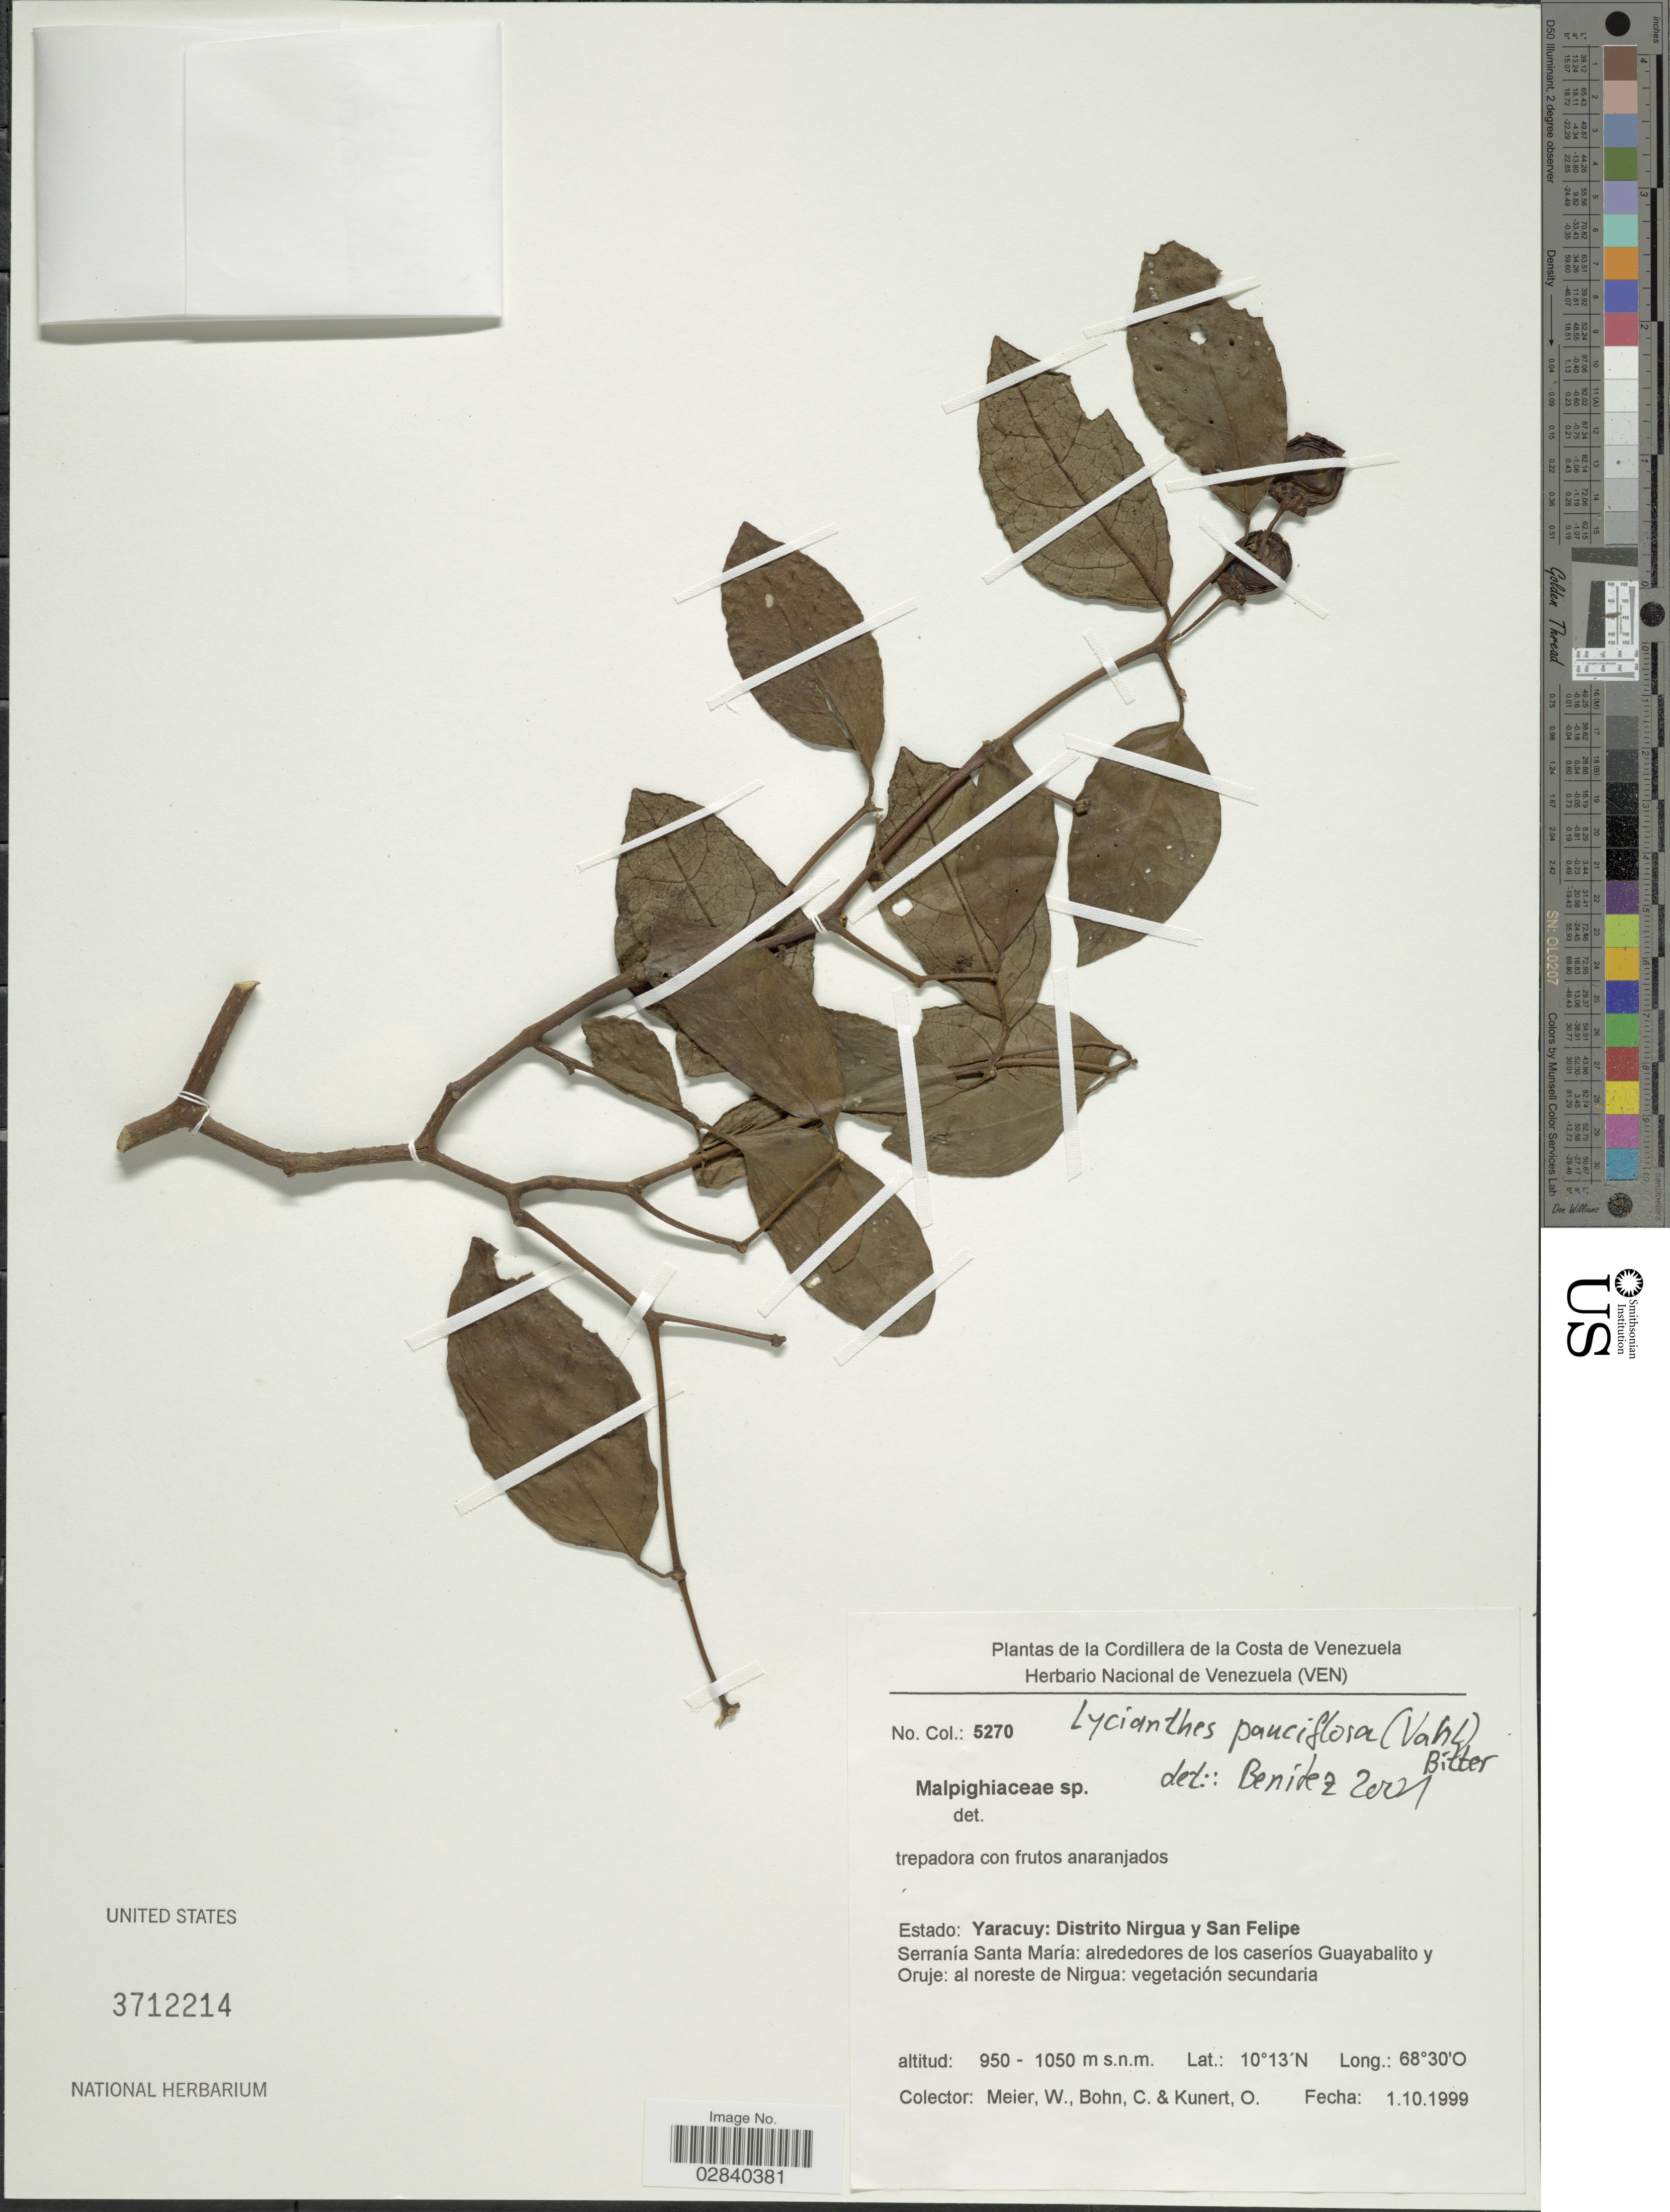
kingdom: Plantae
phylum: Tracheophyta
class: Magnoliopsida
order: Solanales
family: Solanaceae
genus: Lycianthes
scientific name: Lycianthes pauciflora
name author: (Vahl) Bitter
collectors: W. Meier, C. Bohn & O. Kunert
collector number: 5270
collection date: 1999-10-01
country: Venezuela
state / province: Yaracuy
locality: Estado: Yaracuy: Distrito Nirgua y San Felipe. Serranía Santa María: alrededores de los caseríos Guayabalito y Oruje: al noreste de Nirgua.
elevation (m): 950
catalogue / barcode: US 3712214